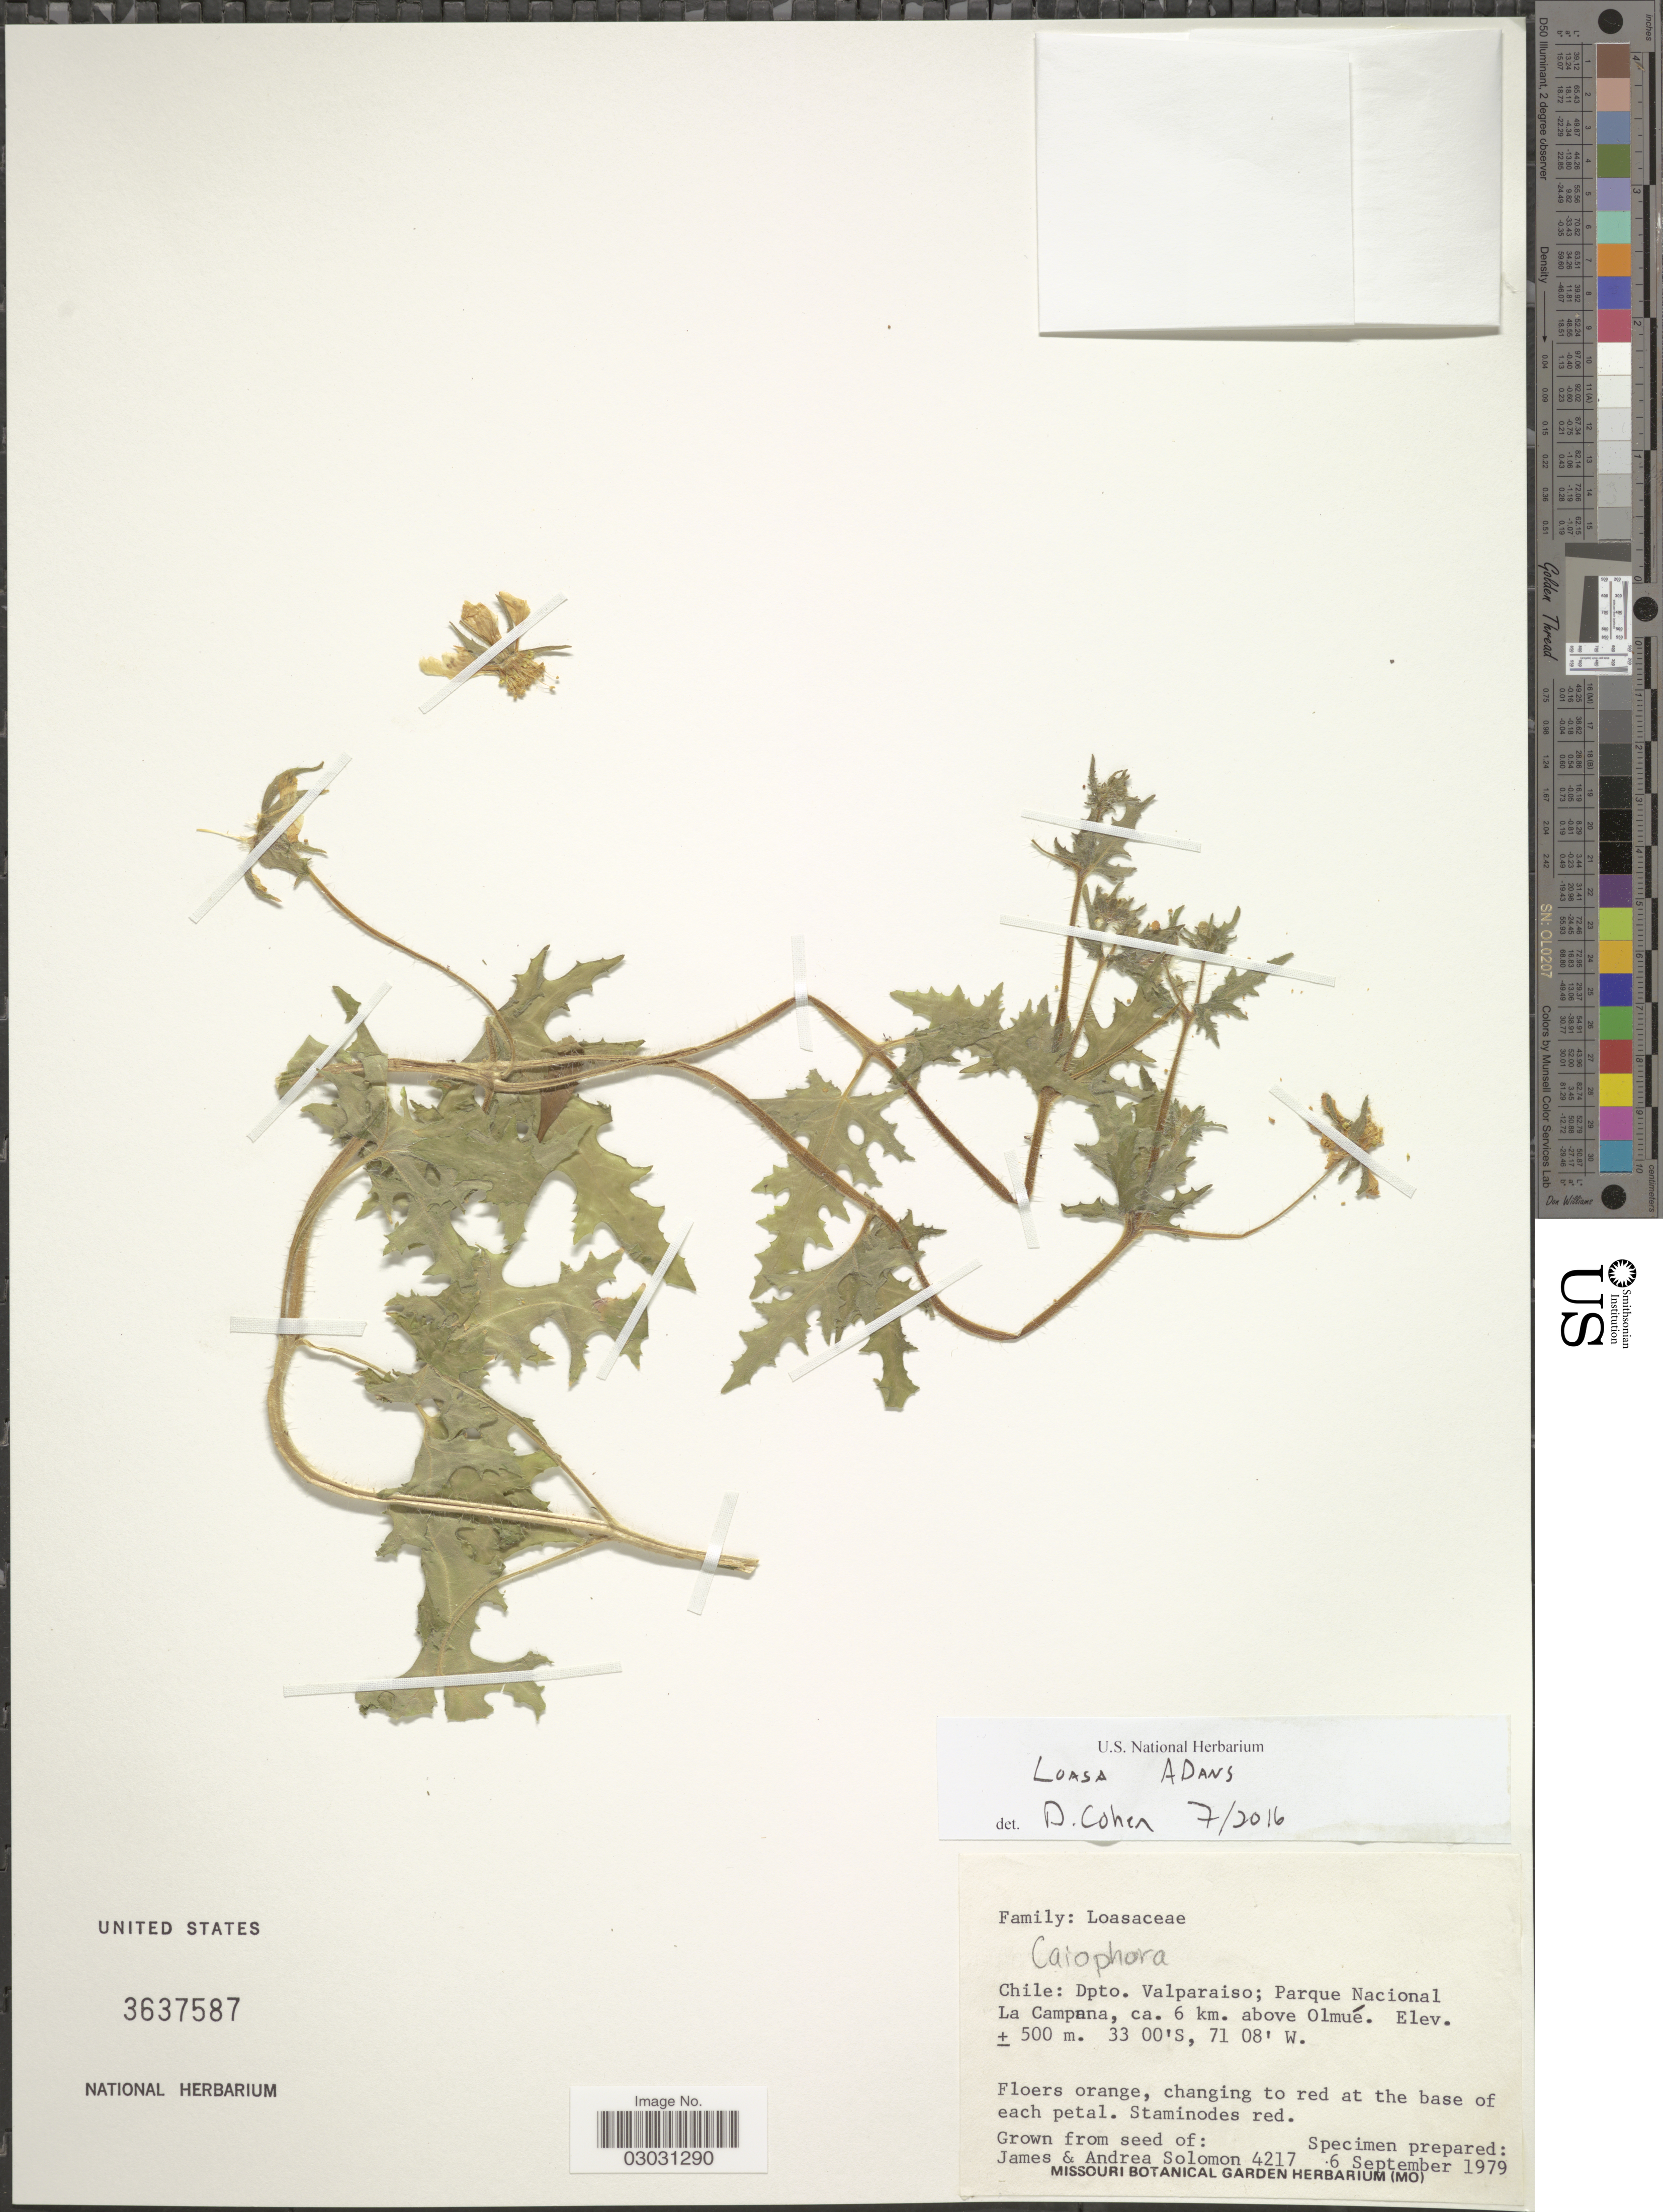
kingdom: Plantae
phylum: Tracheophyta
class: Magnoliopsida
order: Cornales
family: Loasaceae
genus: Loasa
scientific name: Loasa sp.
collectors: J. Solomon & A. Solomon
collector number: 4217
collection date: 1979-09-06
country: Chile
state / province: Valparaíso (V)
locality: Dpto. Valparaiso; Parque Nacional La Campana, ca. 6 km. above Olmúe.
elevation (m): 500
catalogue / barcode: US 3637587